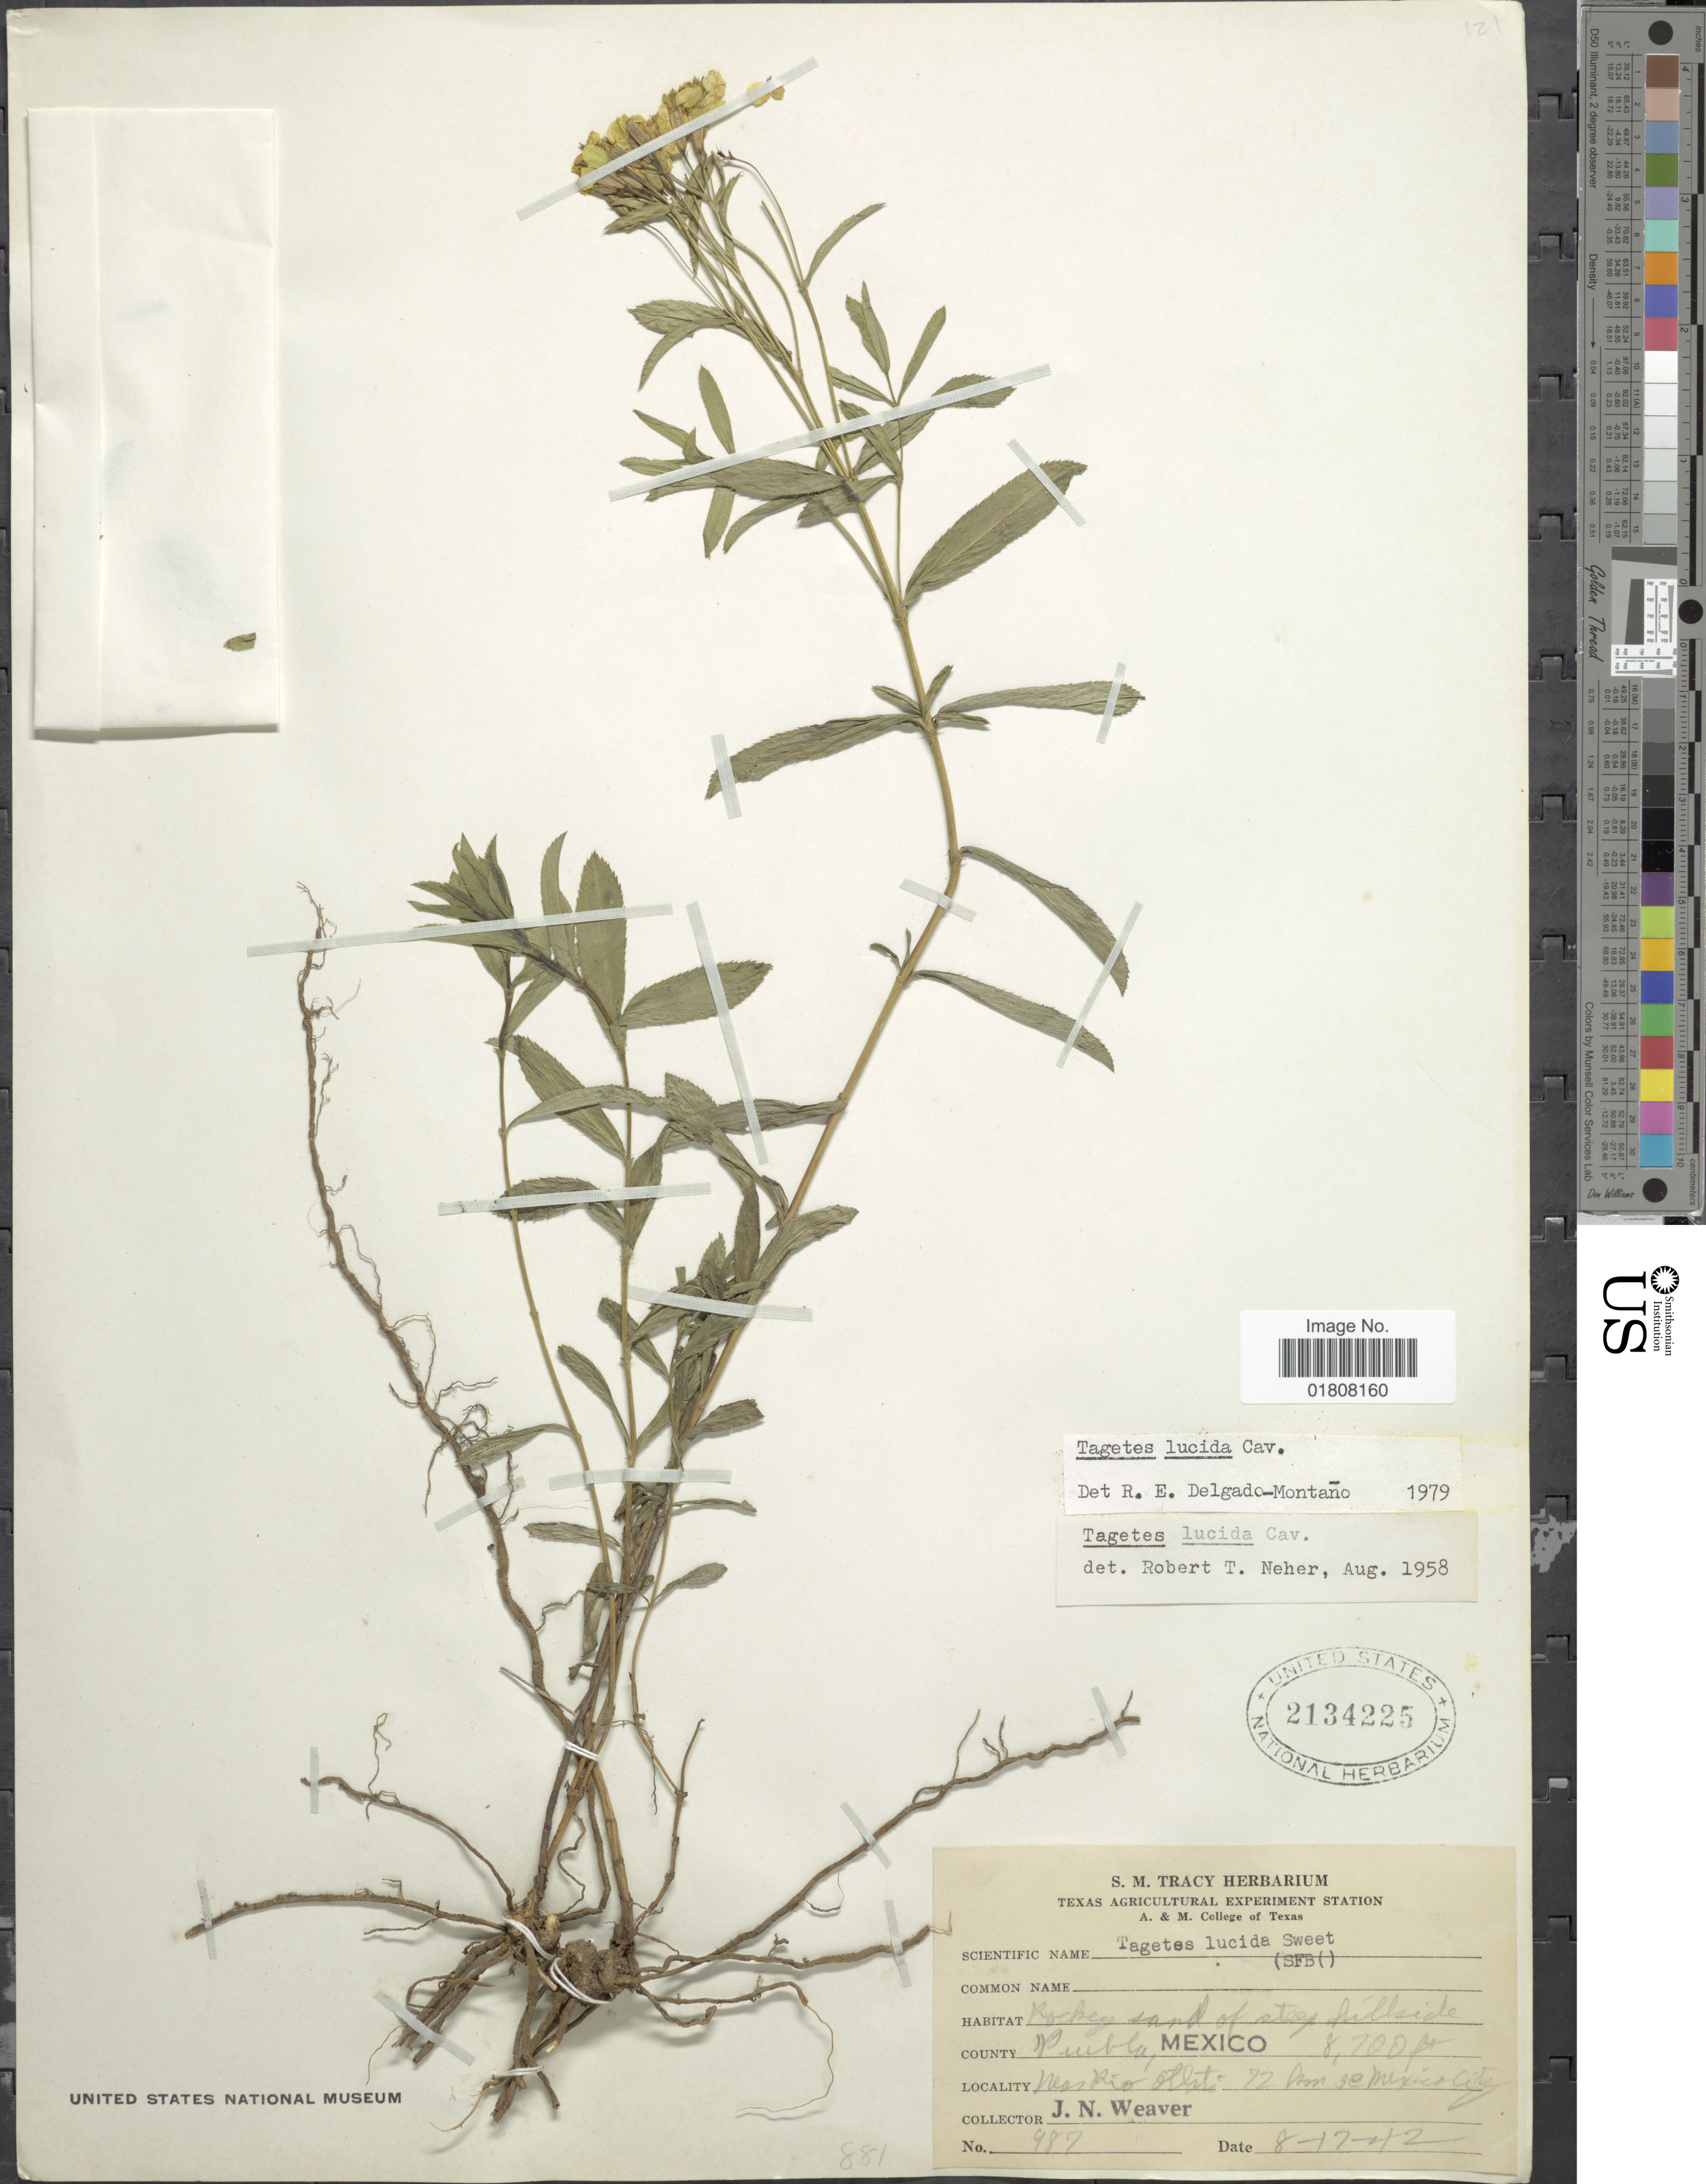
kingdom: Plantae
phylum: Tracheophyta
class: Magnoliopsida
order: Asterales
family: Asteraceae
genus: Tagetes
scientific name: Tagetes lucida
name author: Cav.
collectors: J. N. Weaver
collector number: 487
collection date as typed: Transcribed d/m/y: 8/12/42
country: Mexico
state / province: Puebla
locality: Near Rio Otlati, 22 km SE Mexico City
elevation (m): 2652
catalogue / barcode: US 2134225